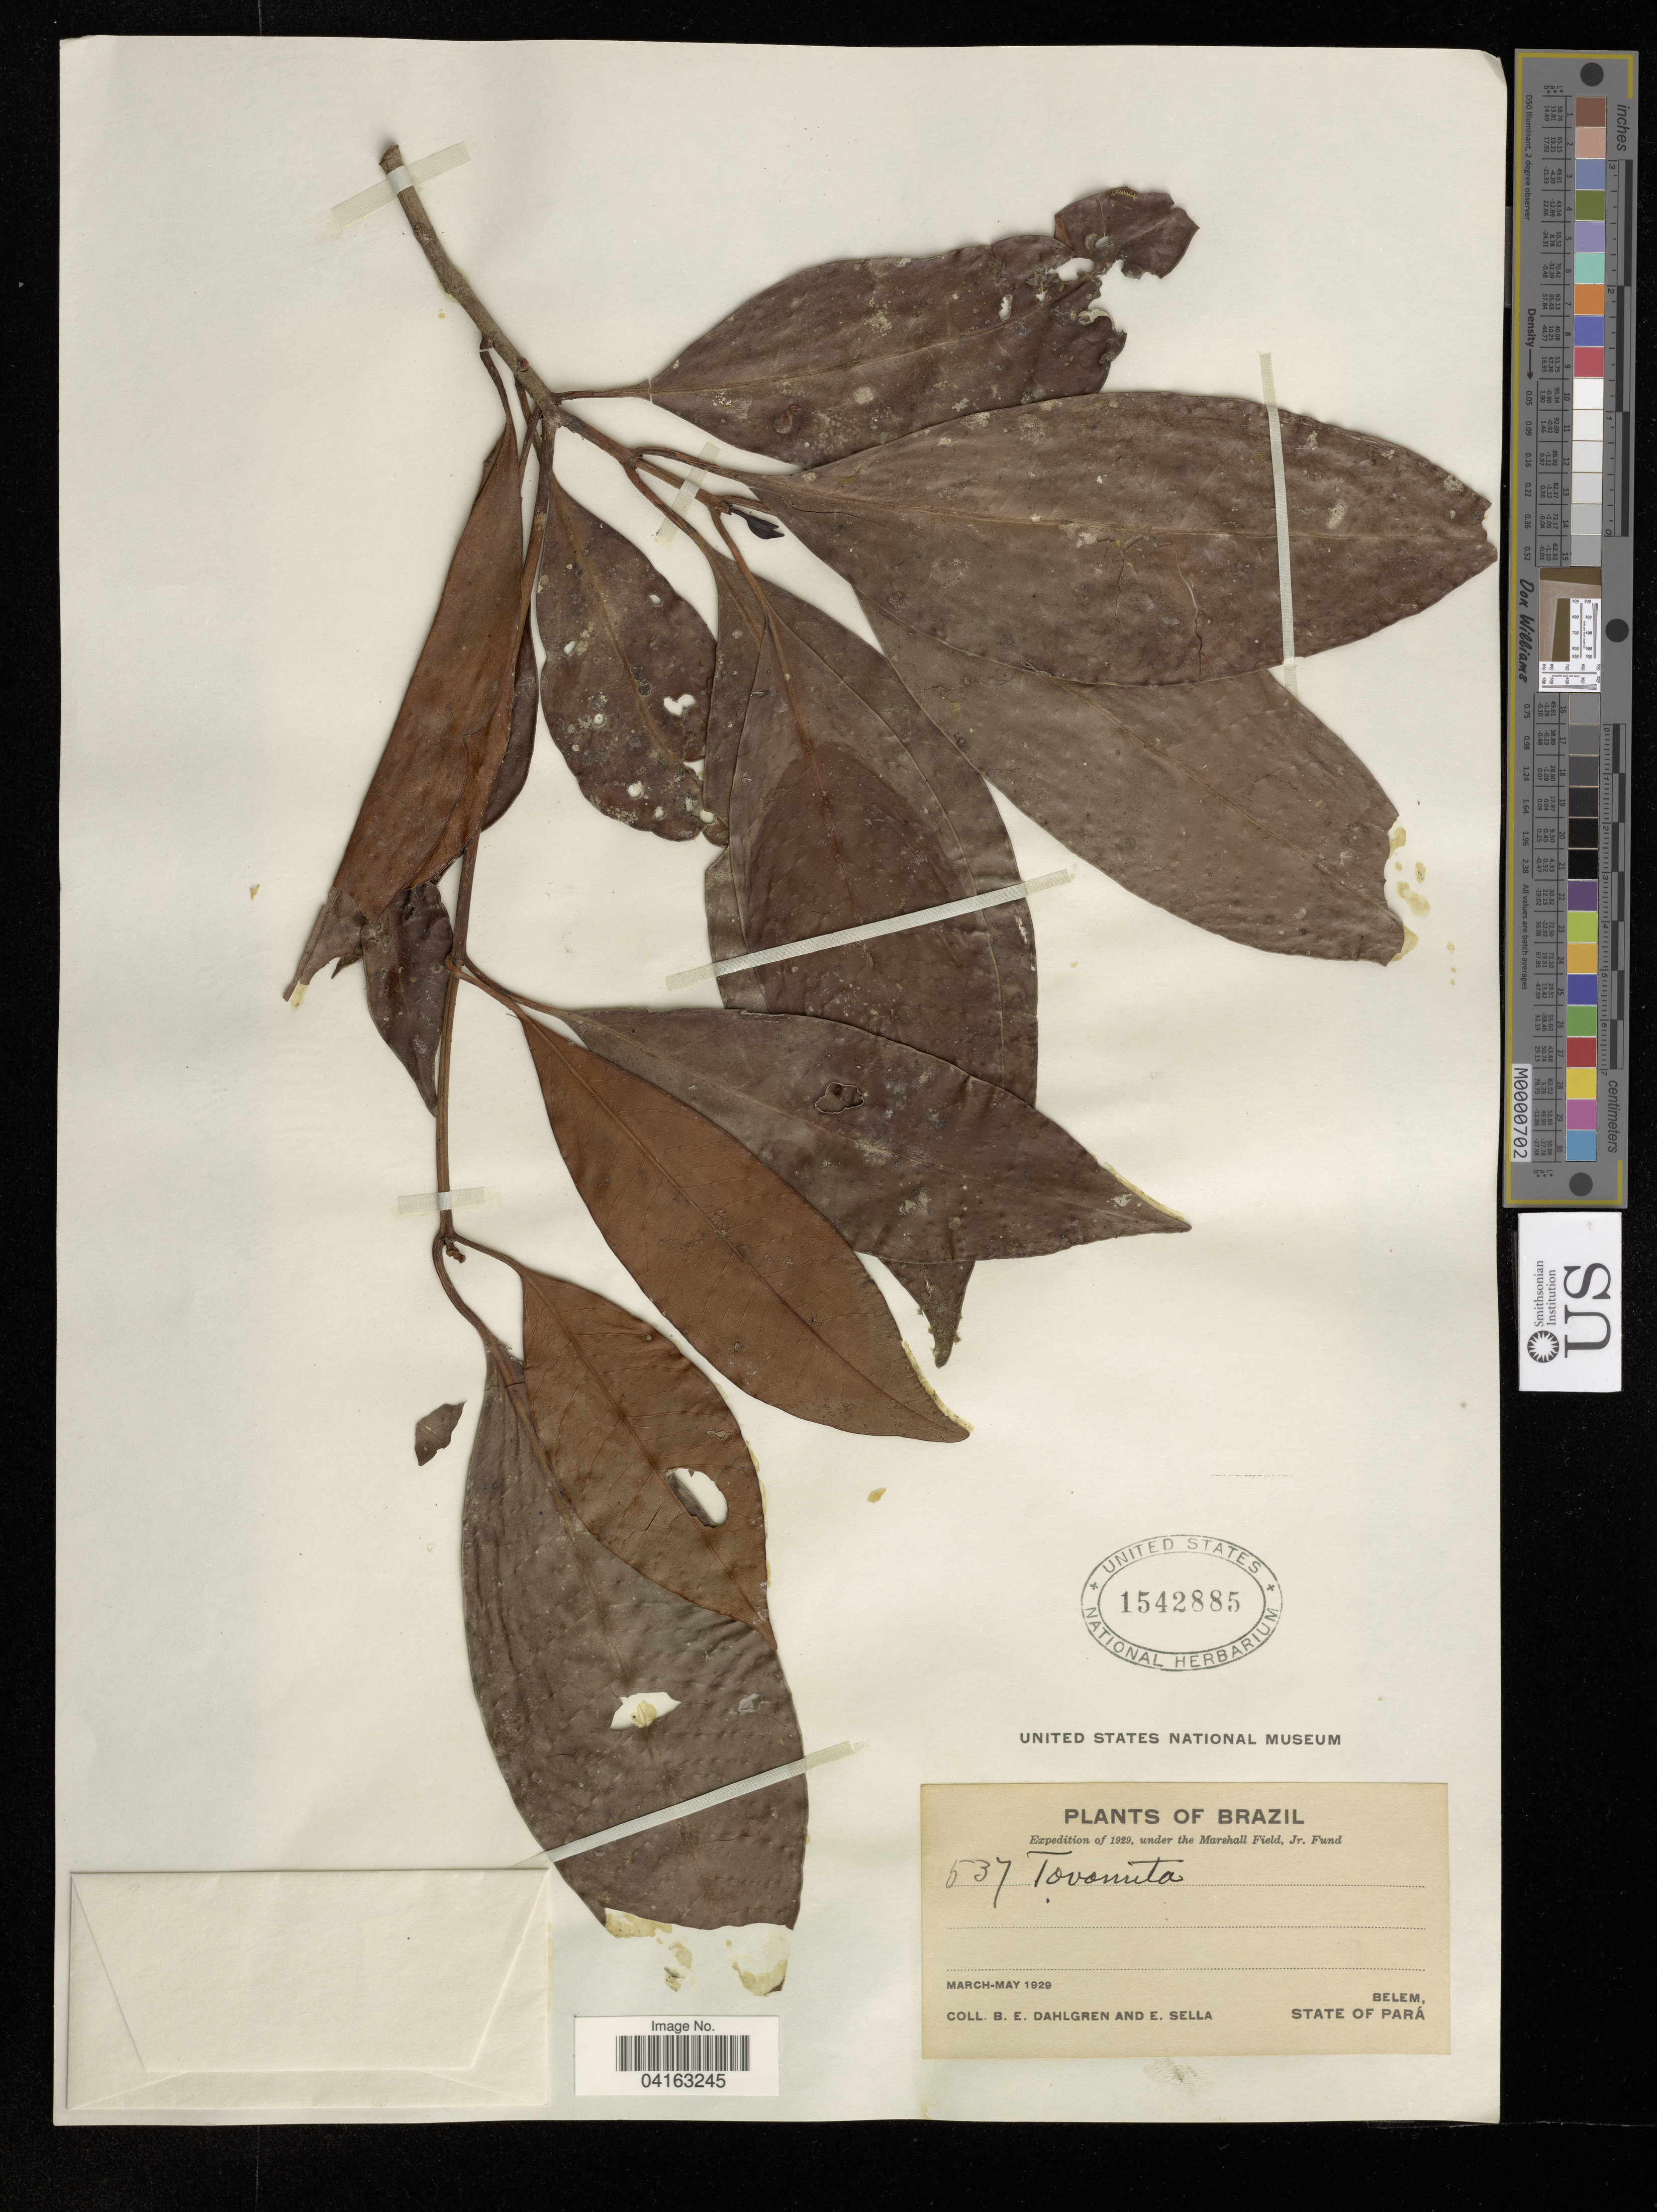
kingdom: Plantae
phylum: Tracheophyta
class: Magnoliopsida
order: Malpighiales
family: Clusiaceae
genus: Tovomita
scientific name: Tovomita sp.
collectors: B. E. Dahlgren & E. Sella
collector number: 537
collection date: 1929-03/1929-05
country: Brazil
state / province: Pará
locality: Under the Marshall Field, Jr. Fund.? Belem.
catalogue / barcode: US 1542885